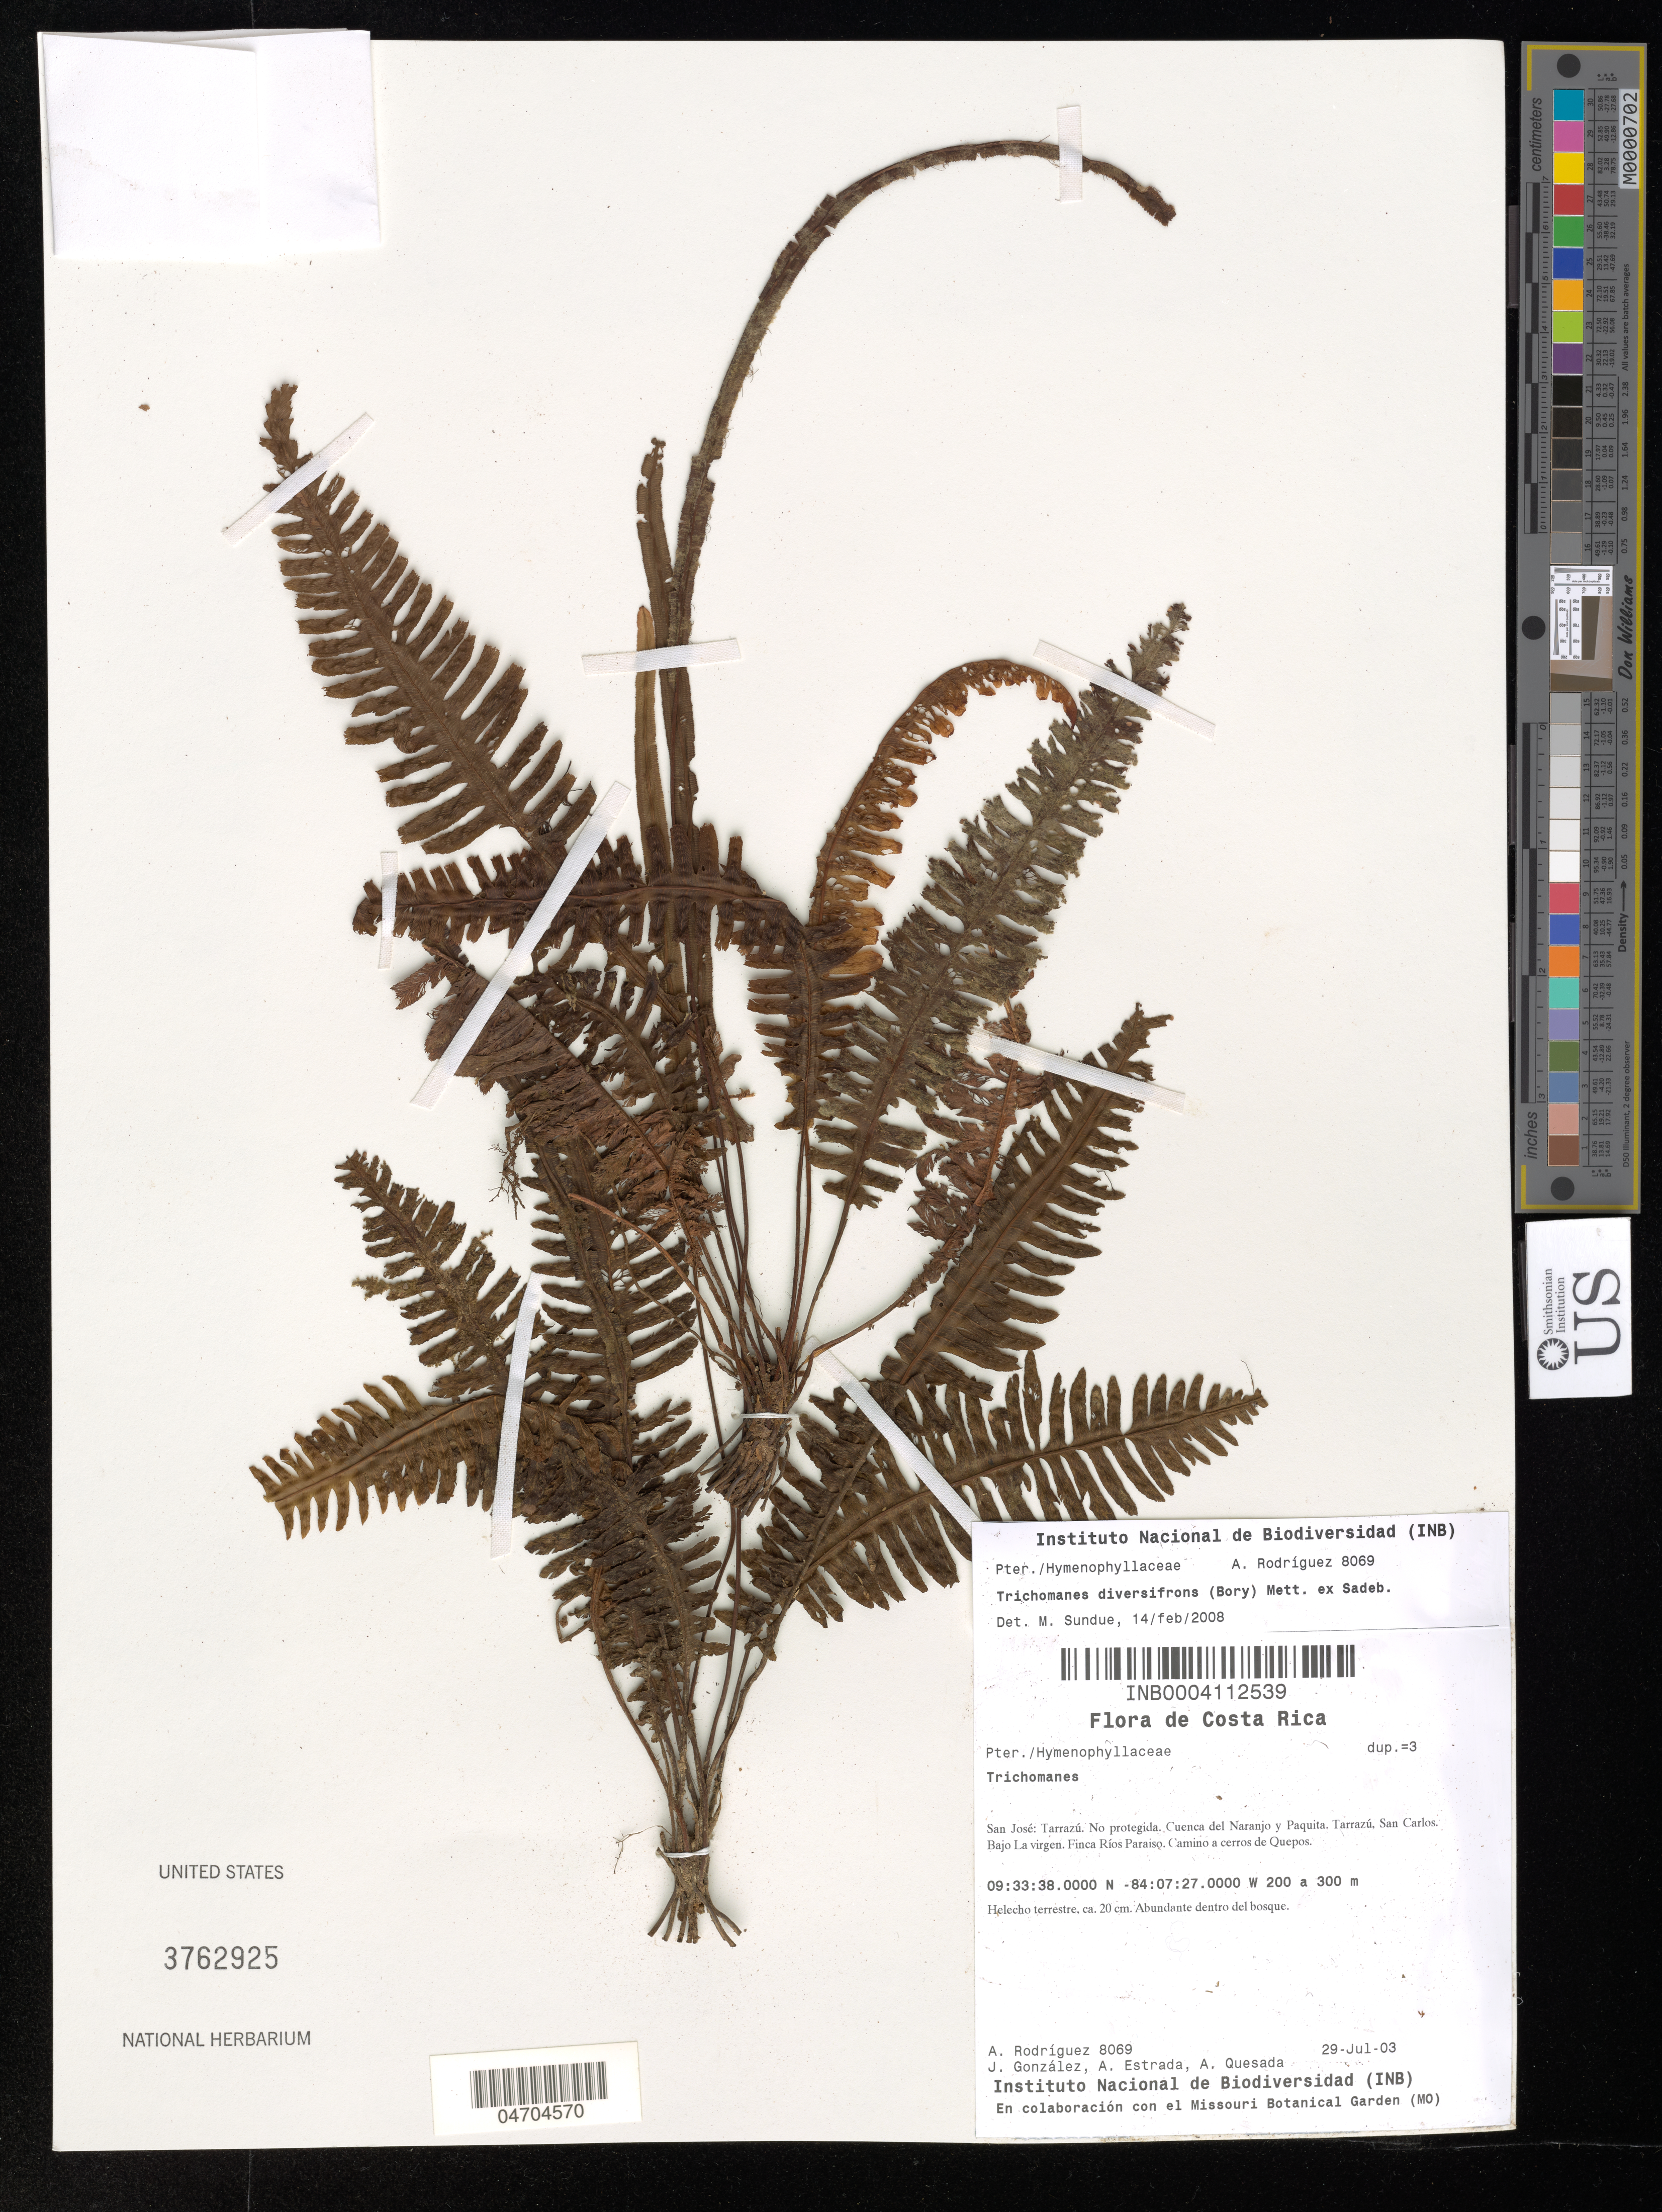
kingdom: Plantae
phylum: Tracheophyta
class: Polypodiopsida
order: Hymenophyllales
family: Hymenophyllaceae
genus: Trichomanes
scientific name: Trichomanes diversifrons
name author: (Bory) Mett. ex Sadeb.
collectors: A. Rodríguez, J. González, A. Estrada & A. Quesada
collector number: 8069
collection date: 2003-07-29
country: Costa Rica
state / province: San José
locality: No protegida. Cuenca del Naranjo y Paquita. Tarrazú. San Carlos. Bajo La virgen. Finca Ríos Paraiso. Camino a cerros de Quepos.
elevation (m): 200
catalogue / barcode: US 3762925